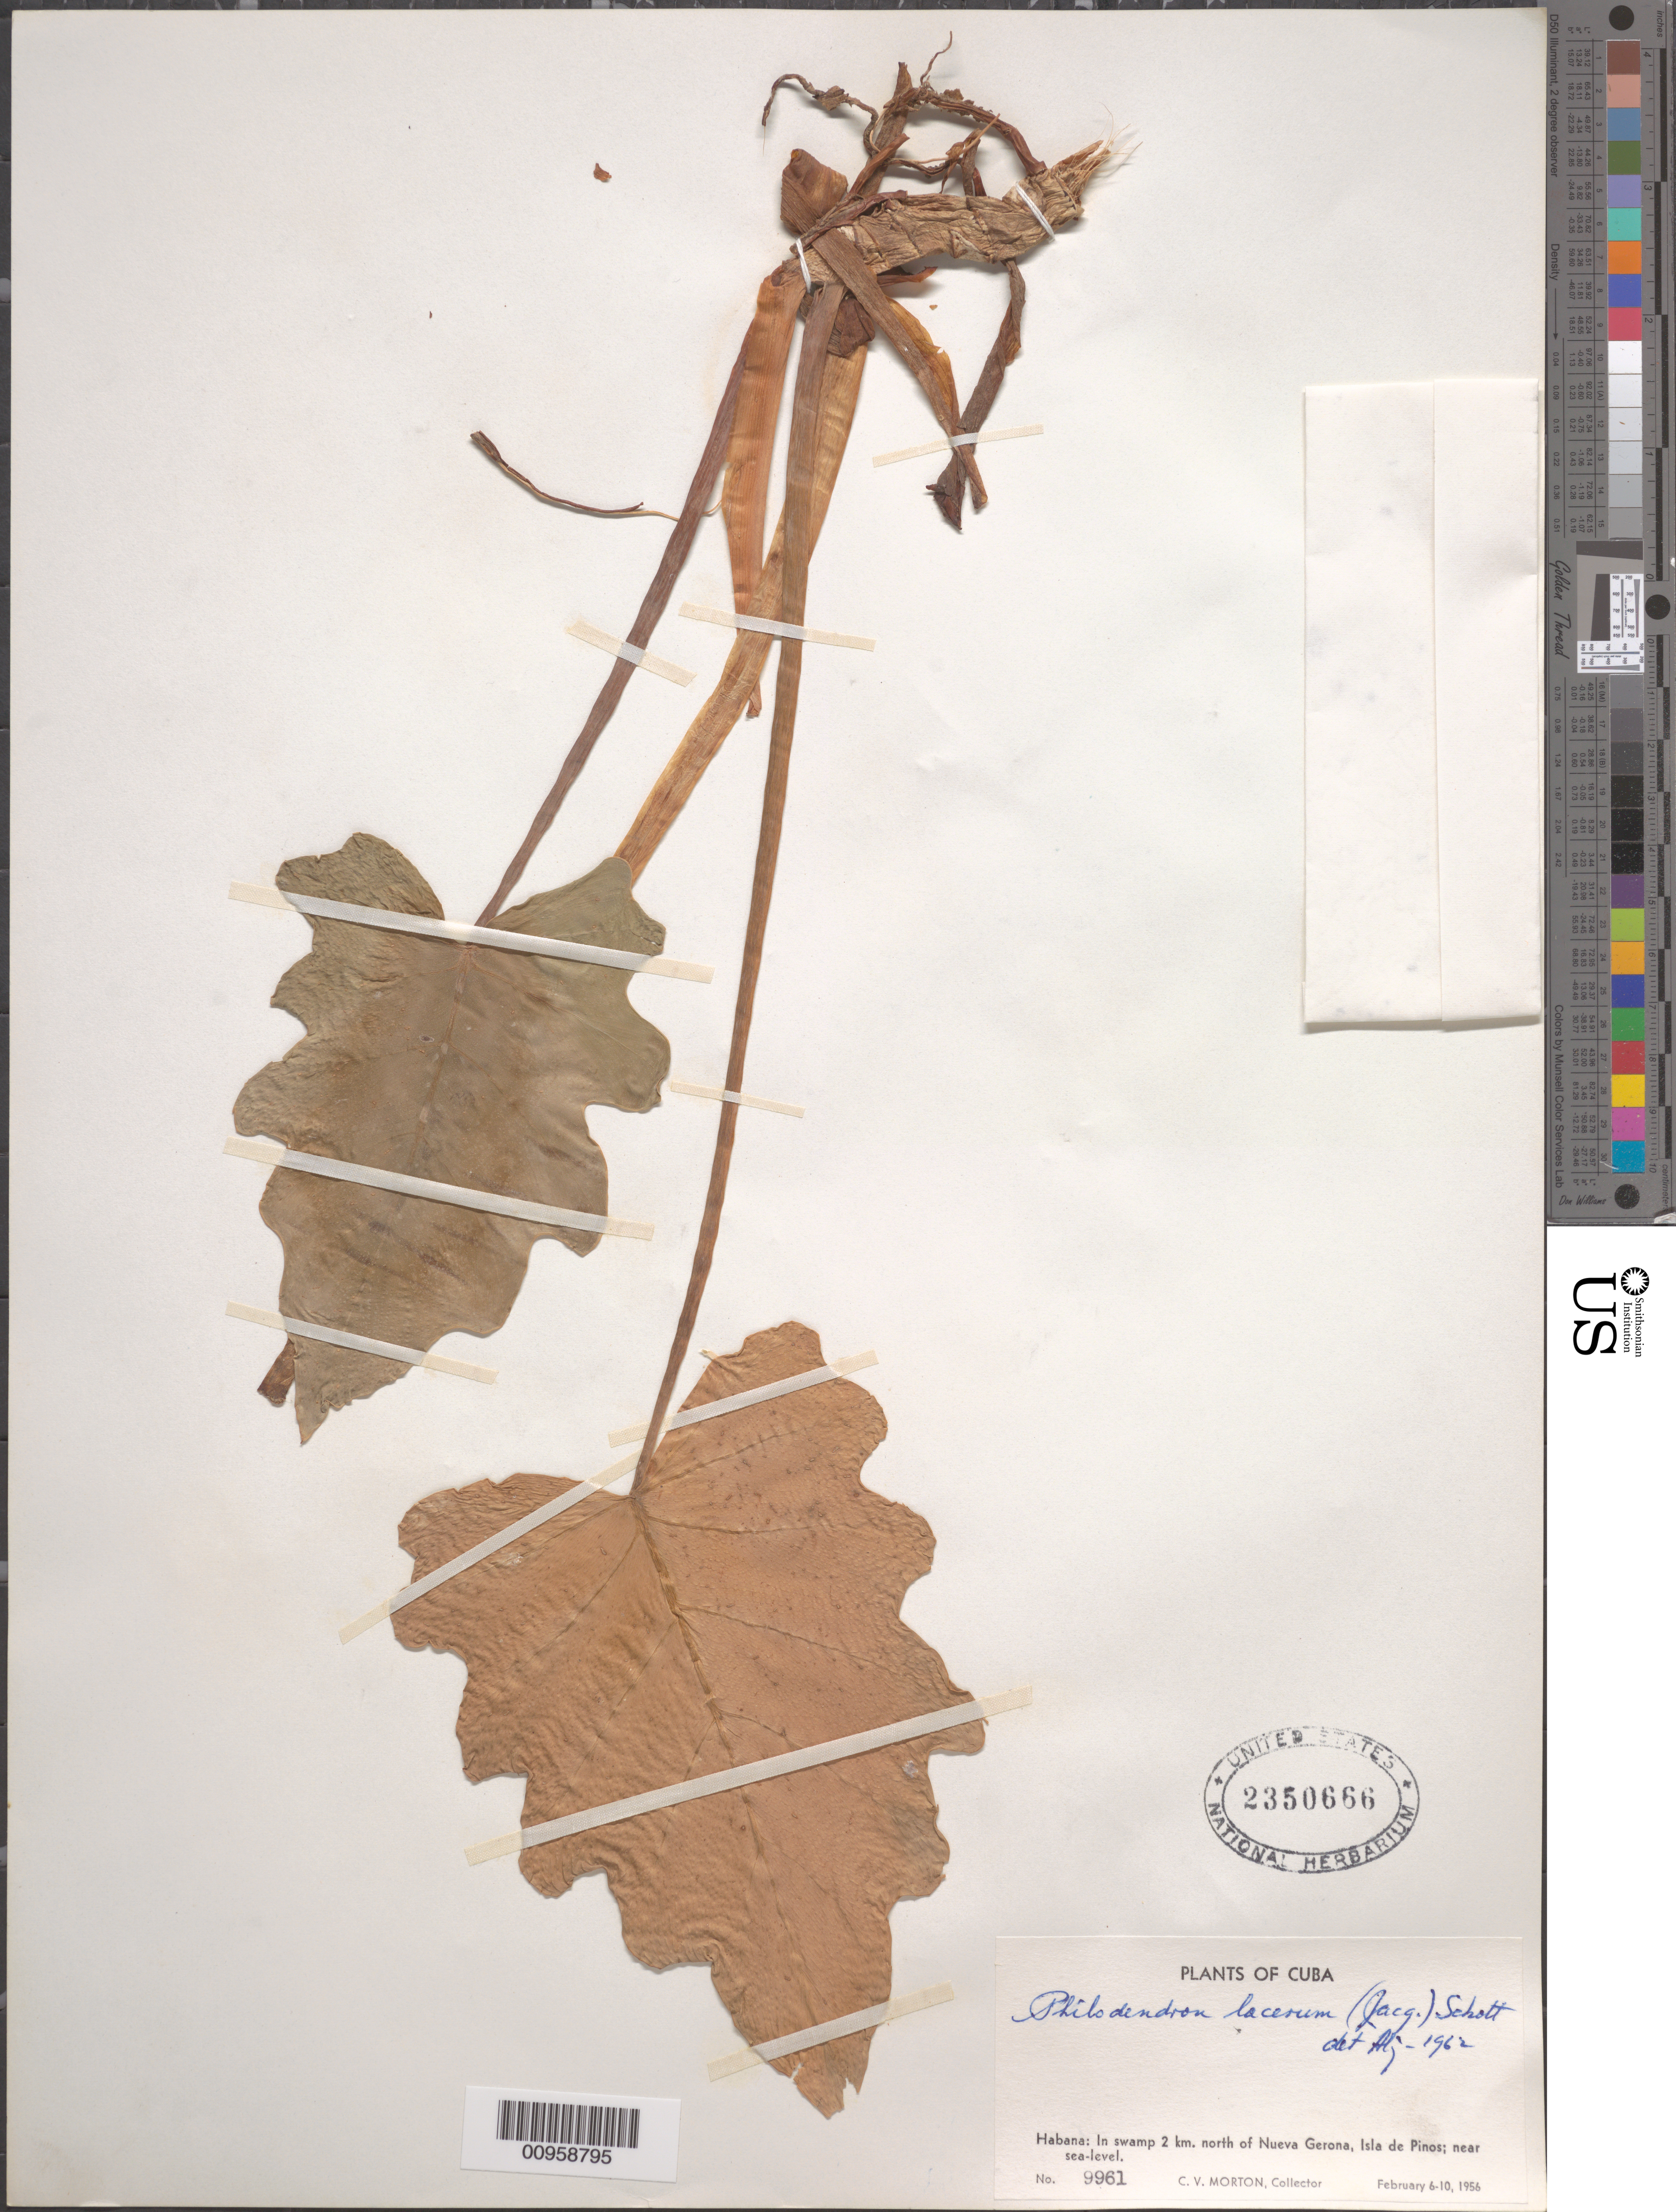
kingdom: Plantae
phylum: Tracheophyta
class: Liliopsida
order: Alismatales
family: Araceae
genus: Philodendron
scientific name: Philodendron lacerum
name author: (Jacq.) Schott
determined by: Liogier, Alain H.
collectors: C. V. Morton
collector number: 9961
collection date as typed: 06 Feb 1956 to 10 Feb 1956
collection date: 1956-02-06/1956-02-10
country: Cuba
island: Isla de la Juventud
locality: Isle of Pines 2 km N of Nueva Gerona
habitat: In swamp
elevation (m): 0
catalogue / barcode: US 2350666